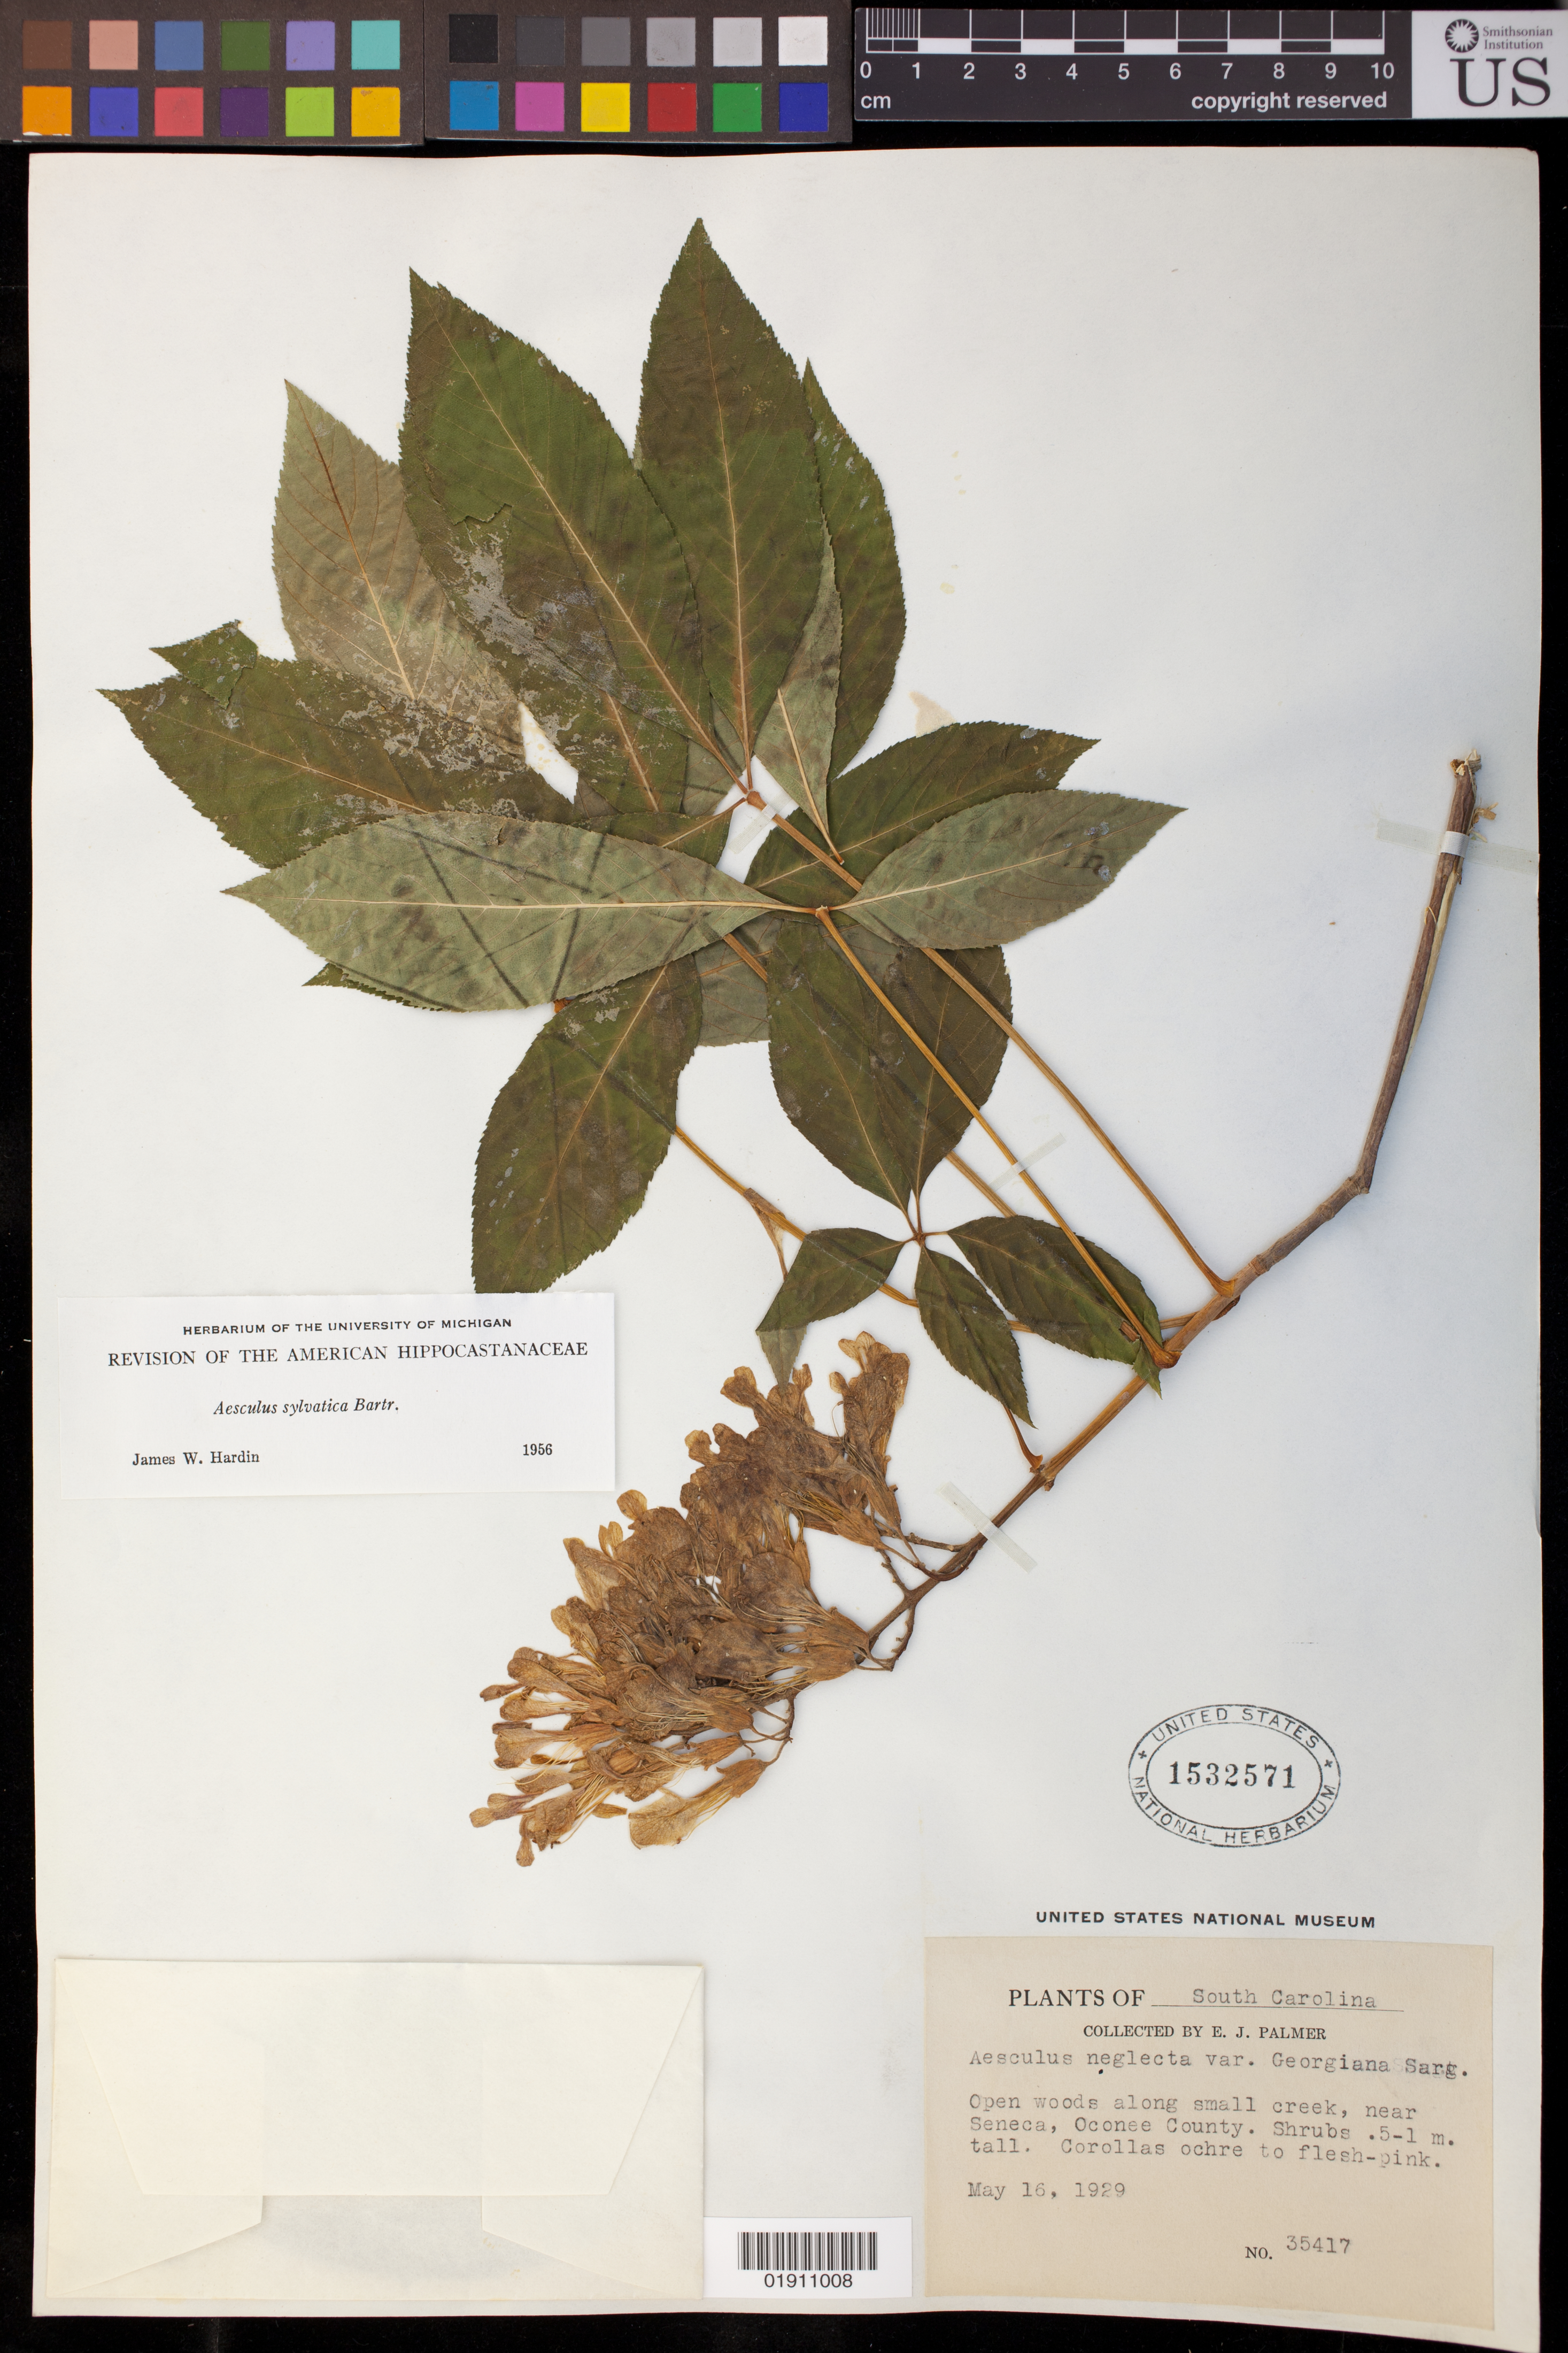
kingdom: Plantae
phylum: Tracheophyta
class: Magnoliopsida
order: Sapindales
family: Sapindaceae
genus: Aesculus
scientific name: Aesculus sylvatica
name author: W. Bartram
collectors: E. J. Palmer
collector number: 35417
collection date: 1929-05-16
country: United States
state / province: South Carolina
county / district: Oconee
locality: Near Seneca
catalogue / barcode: US 1532571